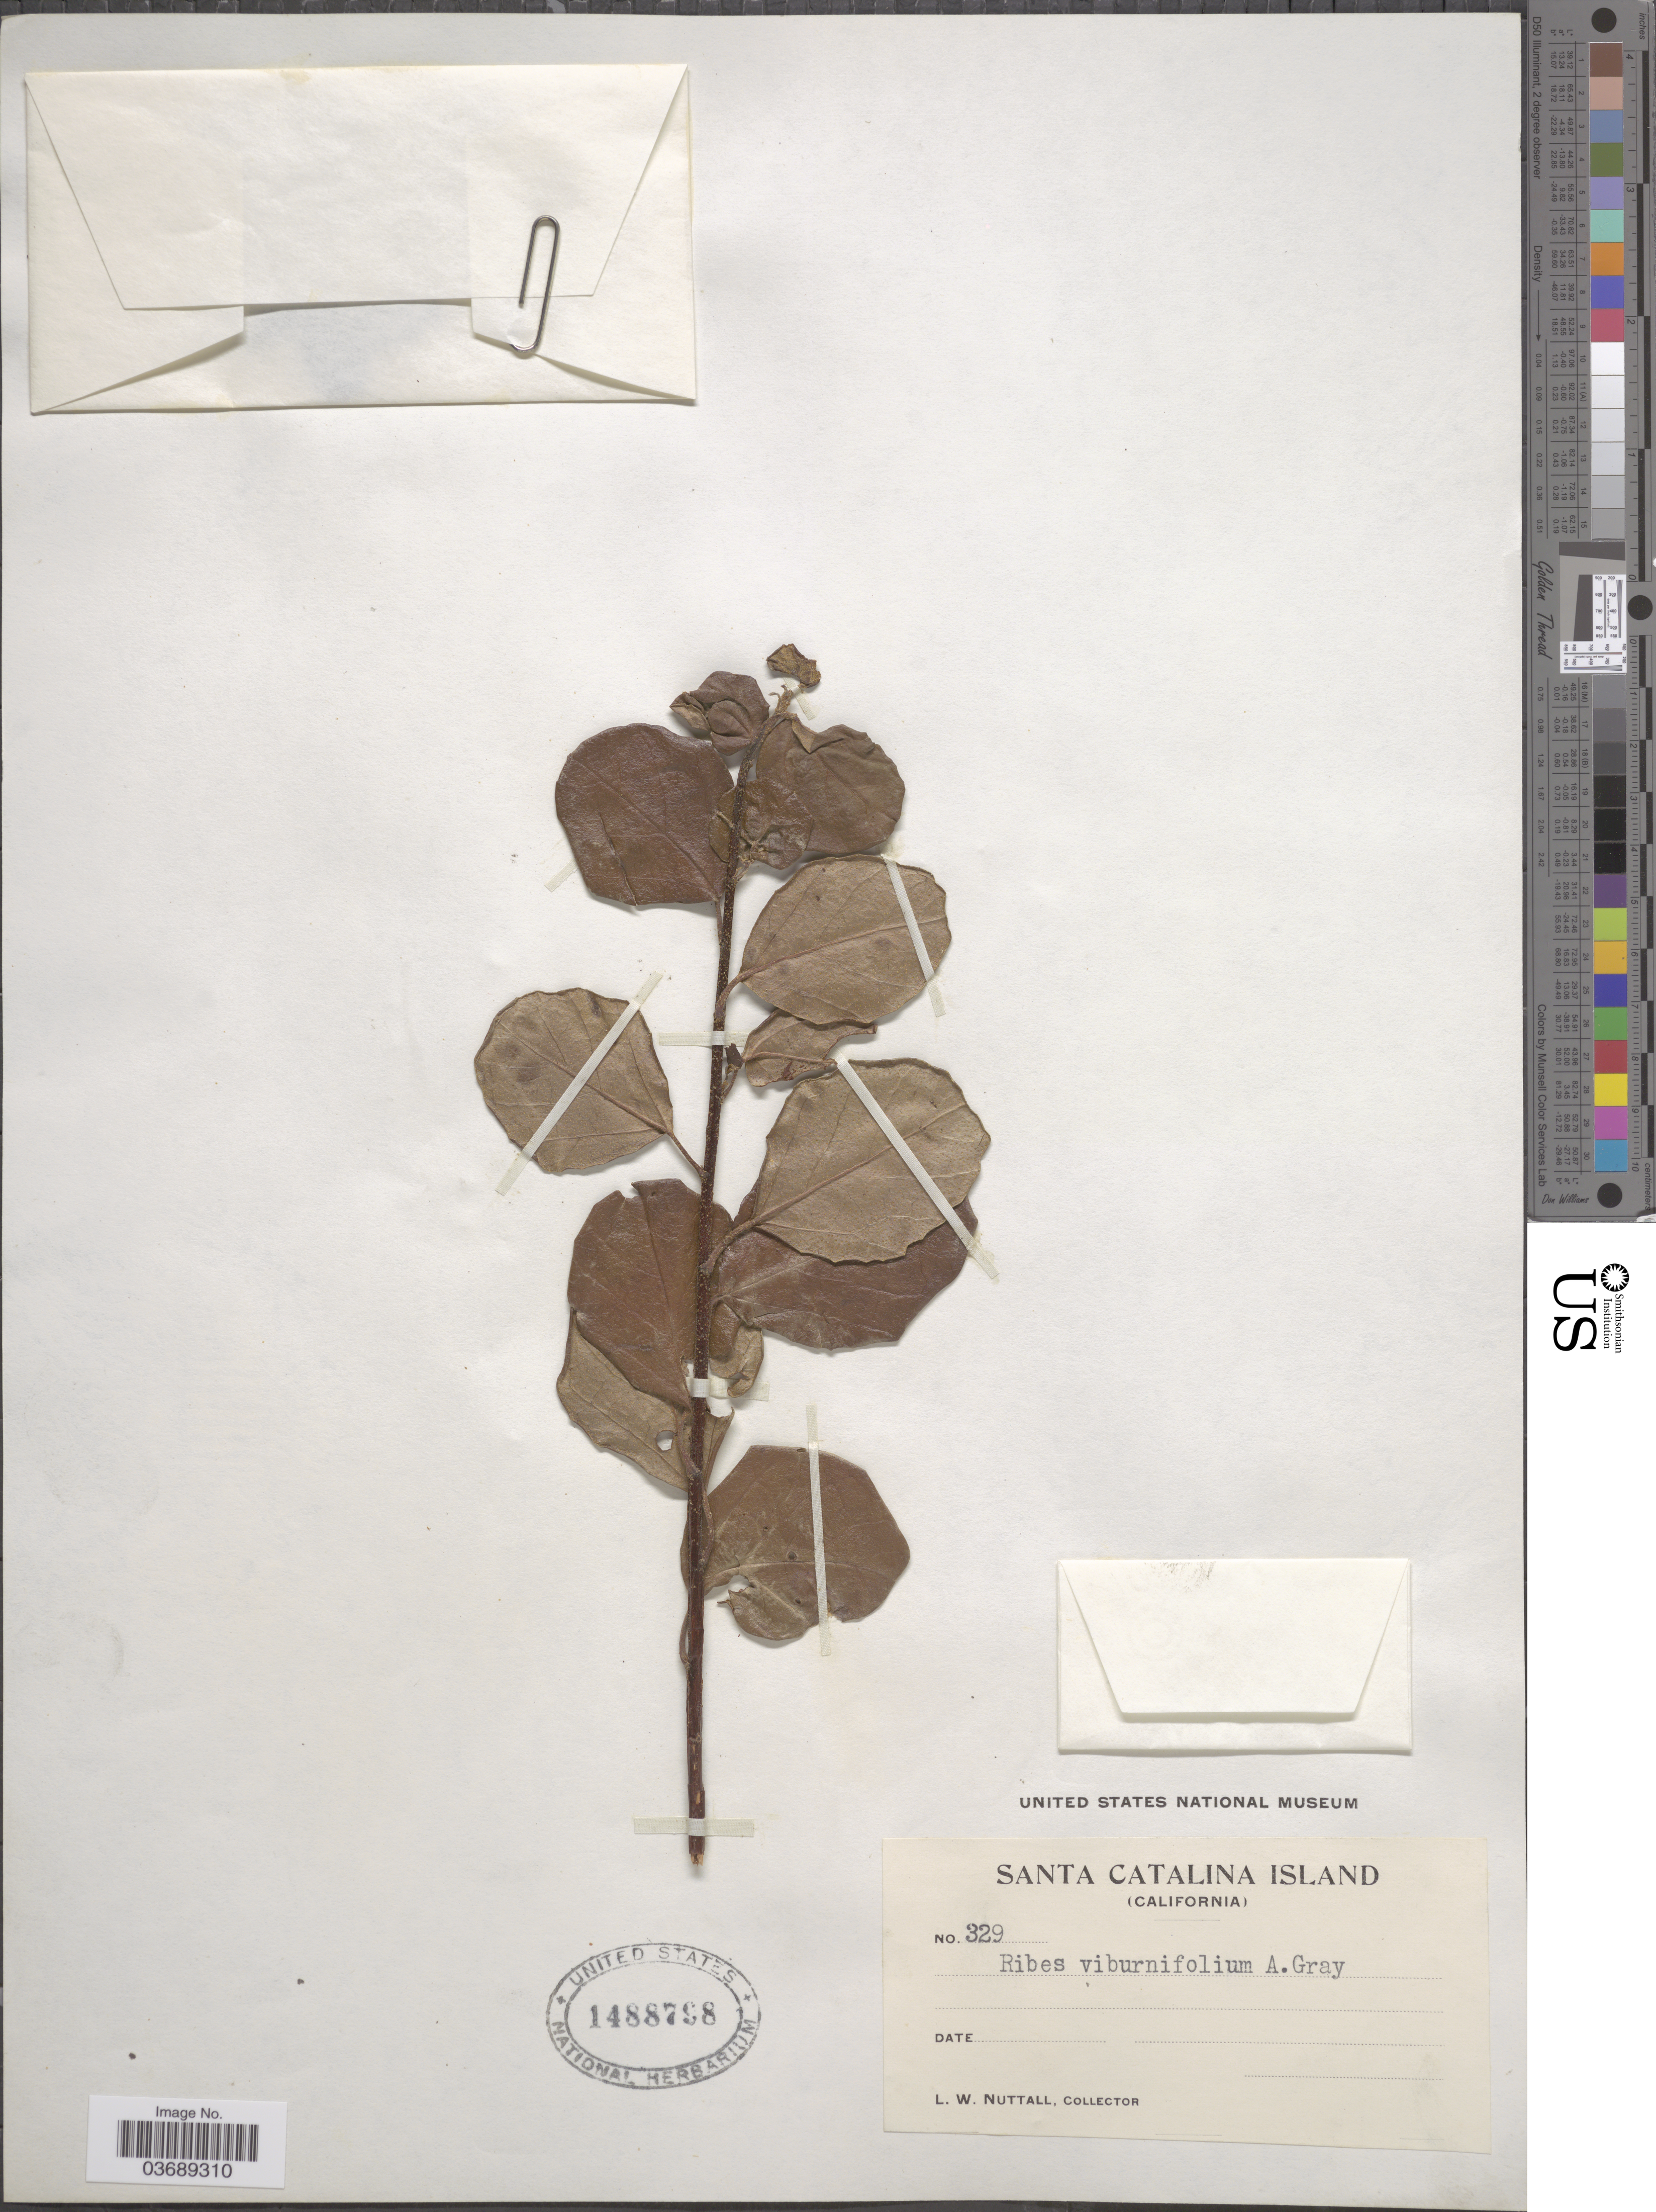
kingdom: Plantae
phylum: Tracheophyta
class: Magnoliopsida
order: Saxifragales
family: Grossulariaceae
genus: Ribes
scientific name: Ribes viburnifolium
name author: A. Gray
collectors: L. W. Nuttall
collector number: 329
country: United States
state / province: California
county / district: Los Angeles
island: Santa Catalina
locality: Santa Catalina Island.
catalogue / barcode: US 1488798